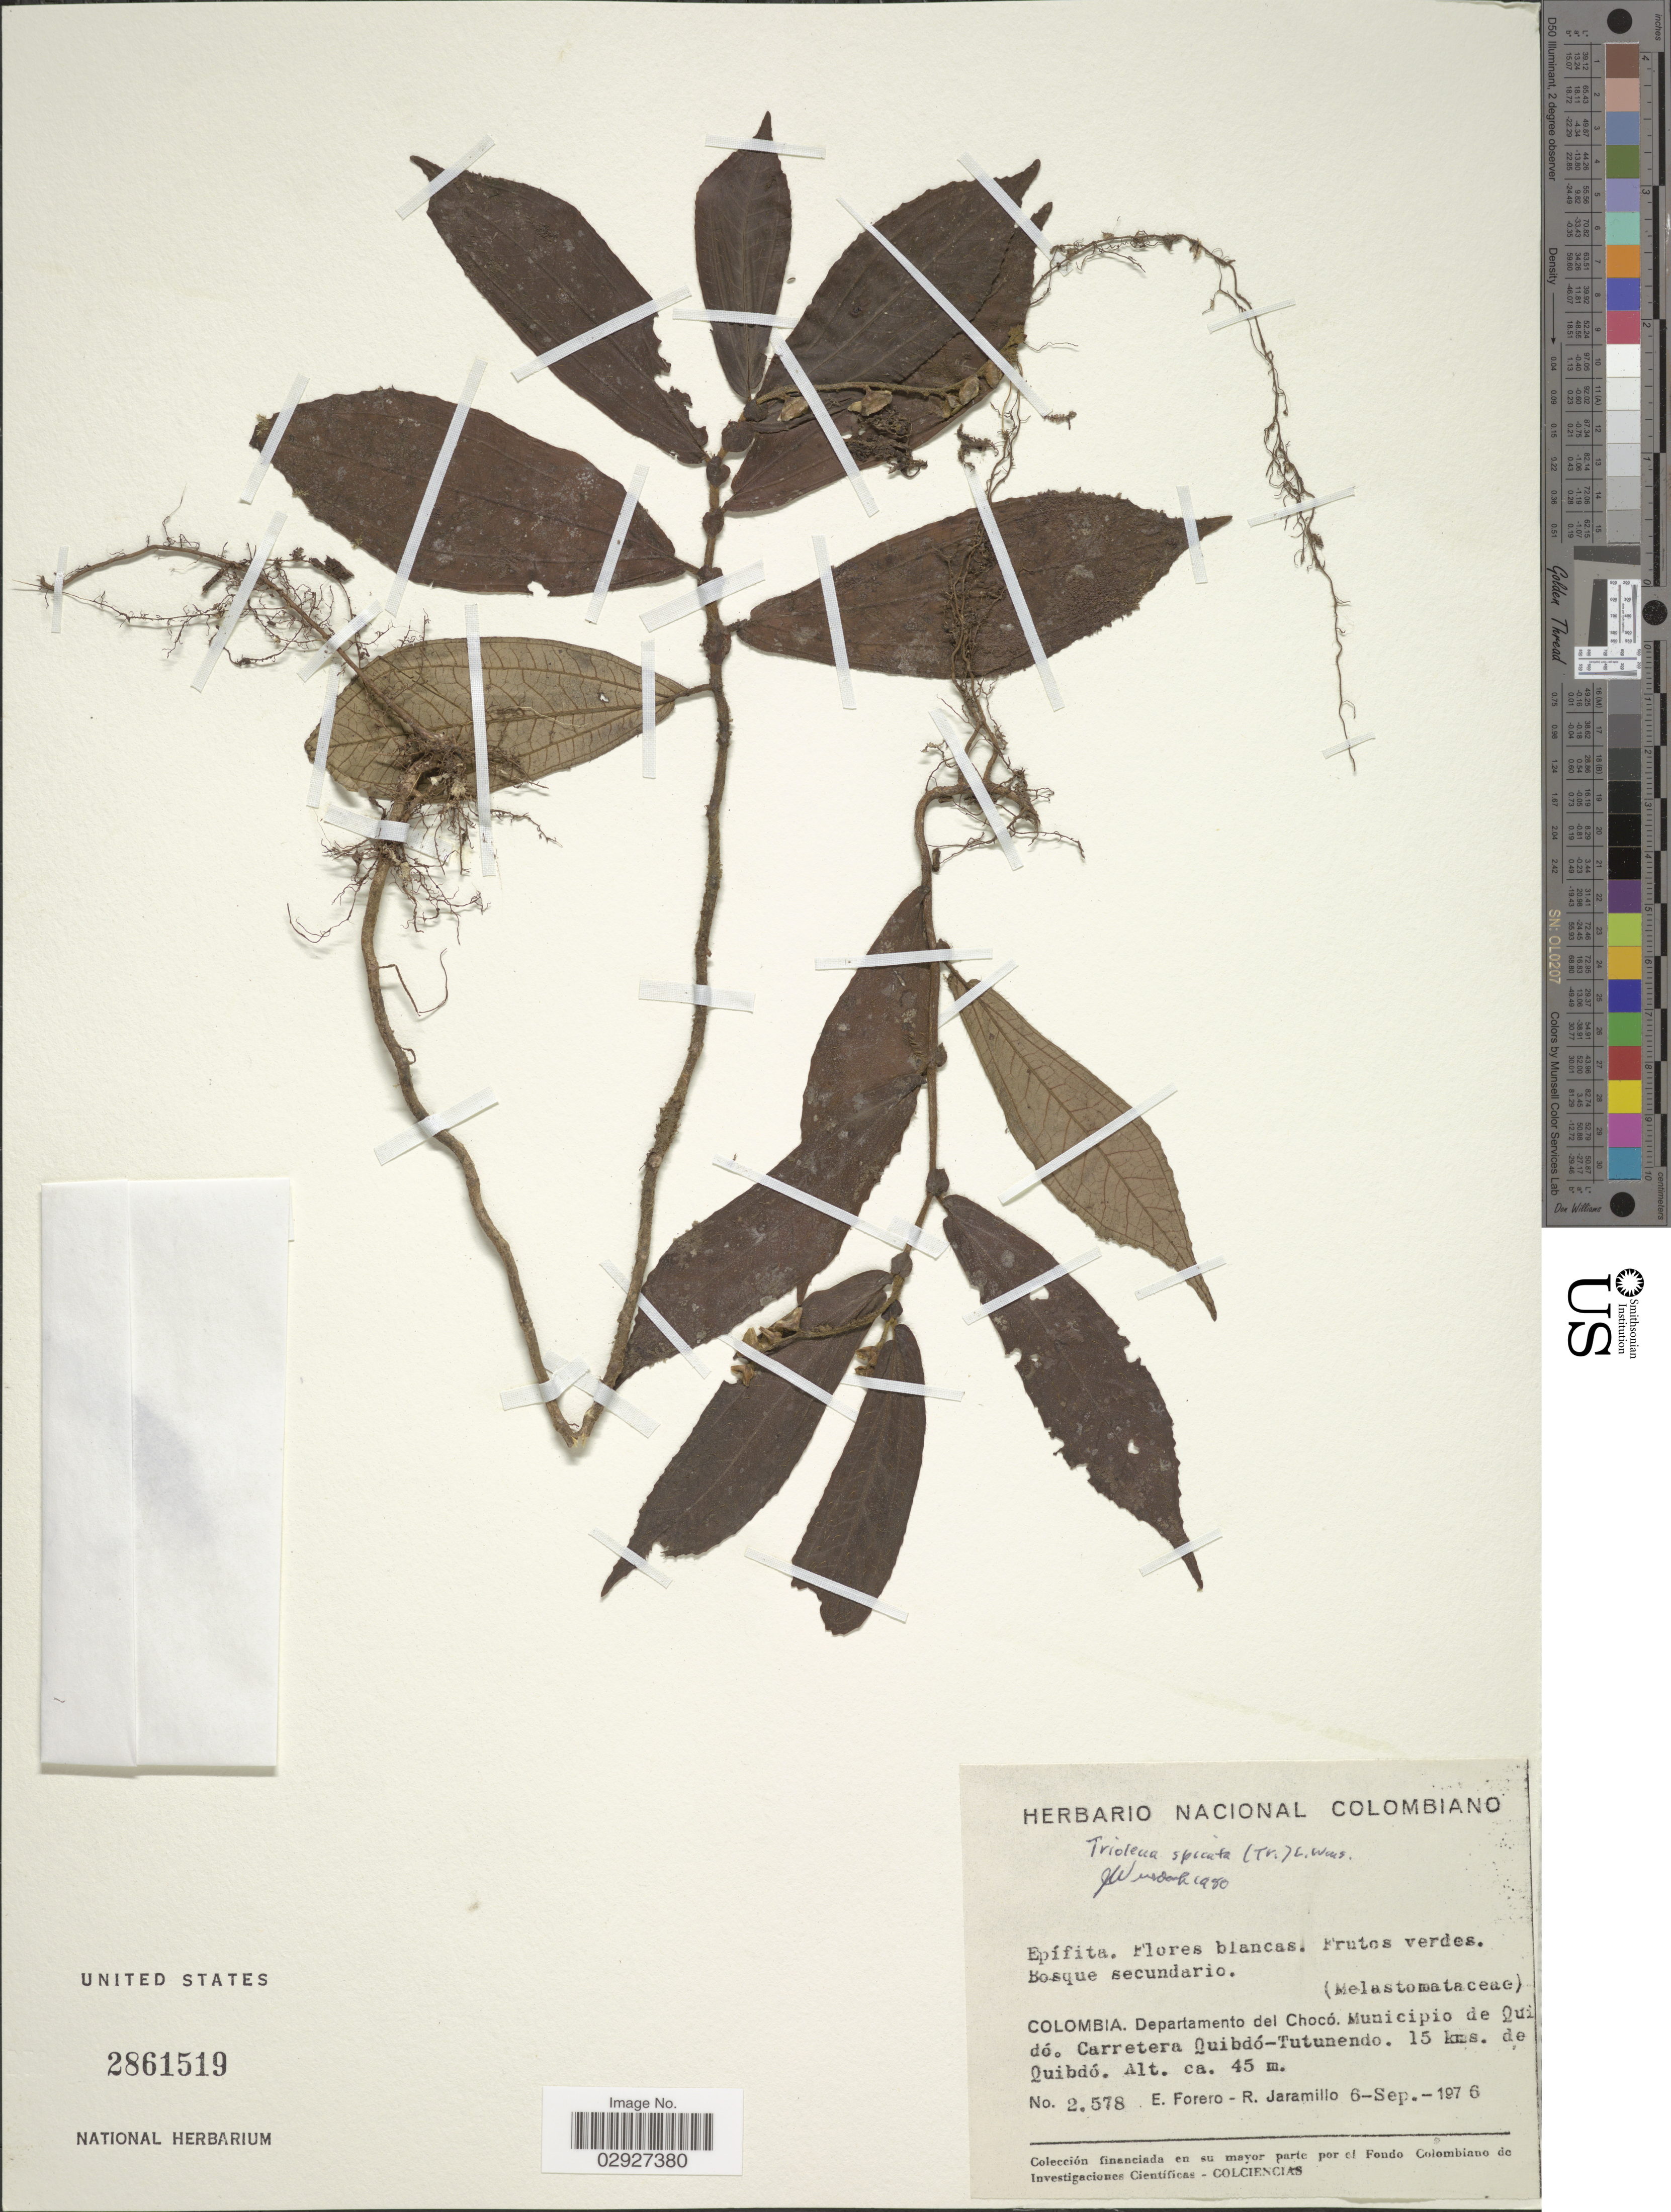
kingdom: Plantae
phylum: Tracheophyta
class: Magnoliopsida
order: Myrtales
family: Melastomataceae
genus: Triolena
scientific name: Triolena spicata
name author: (Triana) L.O. Williams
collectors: E. Forero & R. Jaramillo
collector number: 2578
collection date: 1976-09-06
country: Colombia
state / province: Chocó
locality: Departamento del Chocó: Municipio de Quidó, Carretera Quibdó-Tutunendo, 15 kms. de Quibdó.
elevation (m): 45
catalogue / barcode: US 2861519